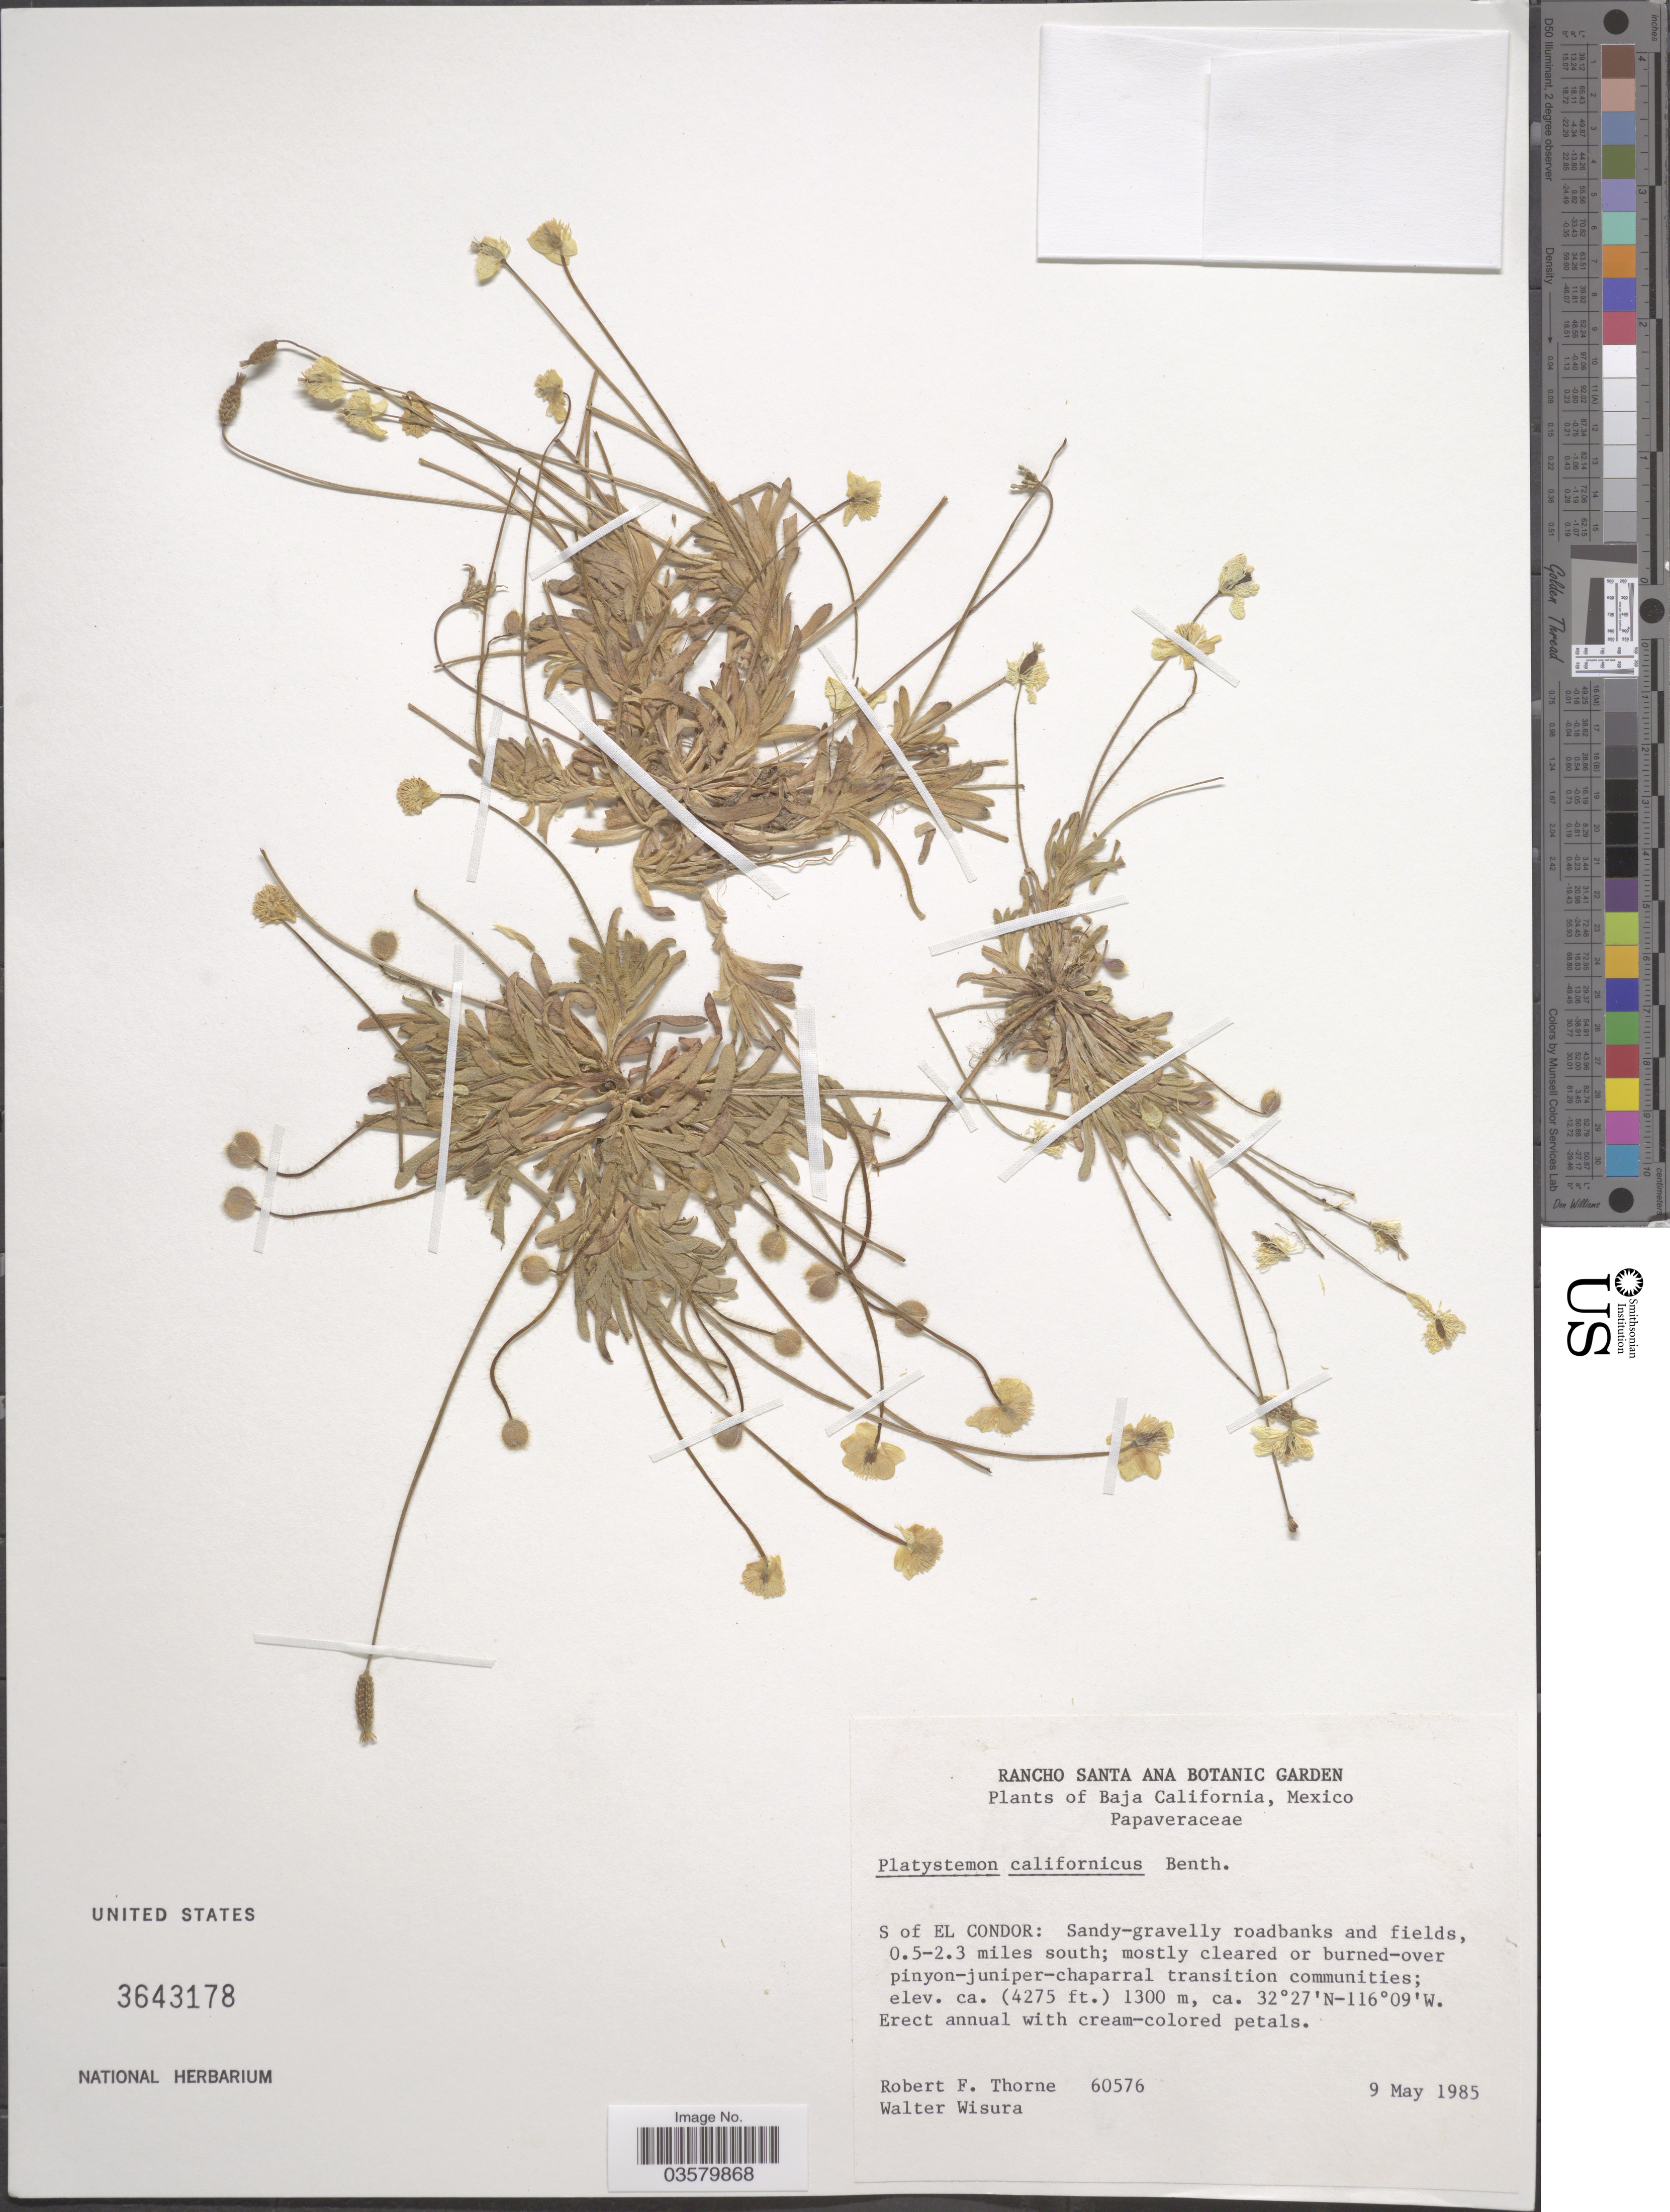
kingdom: Plantae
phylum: Tracheophyta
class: Magnoliopsida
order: Ranunculales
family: Papaveraceae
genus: Platystemon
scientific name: Platystemon californicus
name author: Benth.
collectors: R. F. Thorne & W. Wisura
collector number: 60576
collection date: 1985-05-09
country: Mexico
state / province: Baja California Norte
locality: S of El Condor: 0.5-2.3 miles south.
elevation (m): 1303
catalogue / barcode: US 3643178